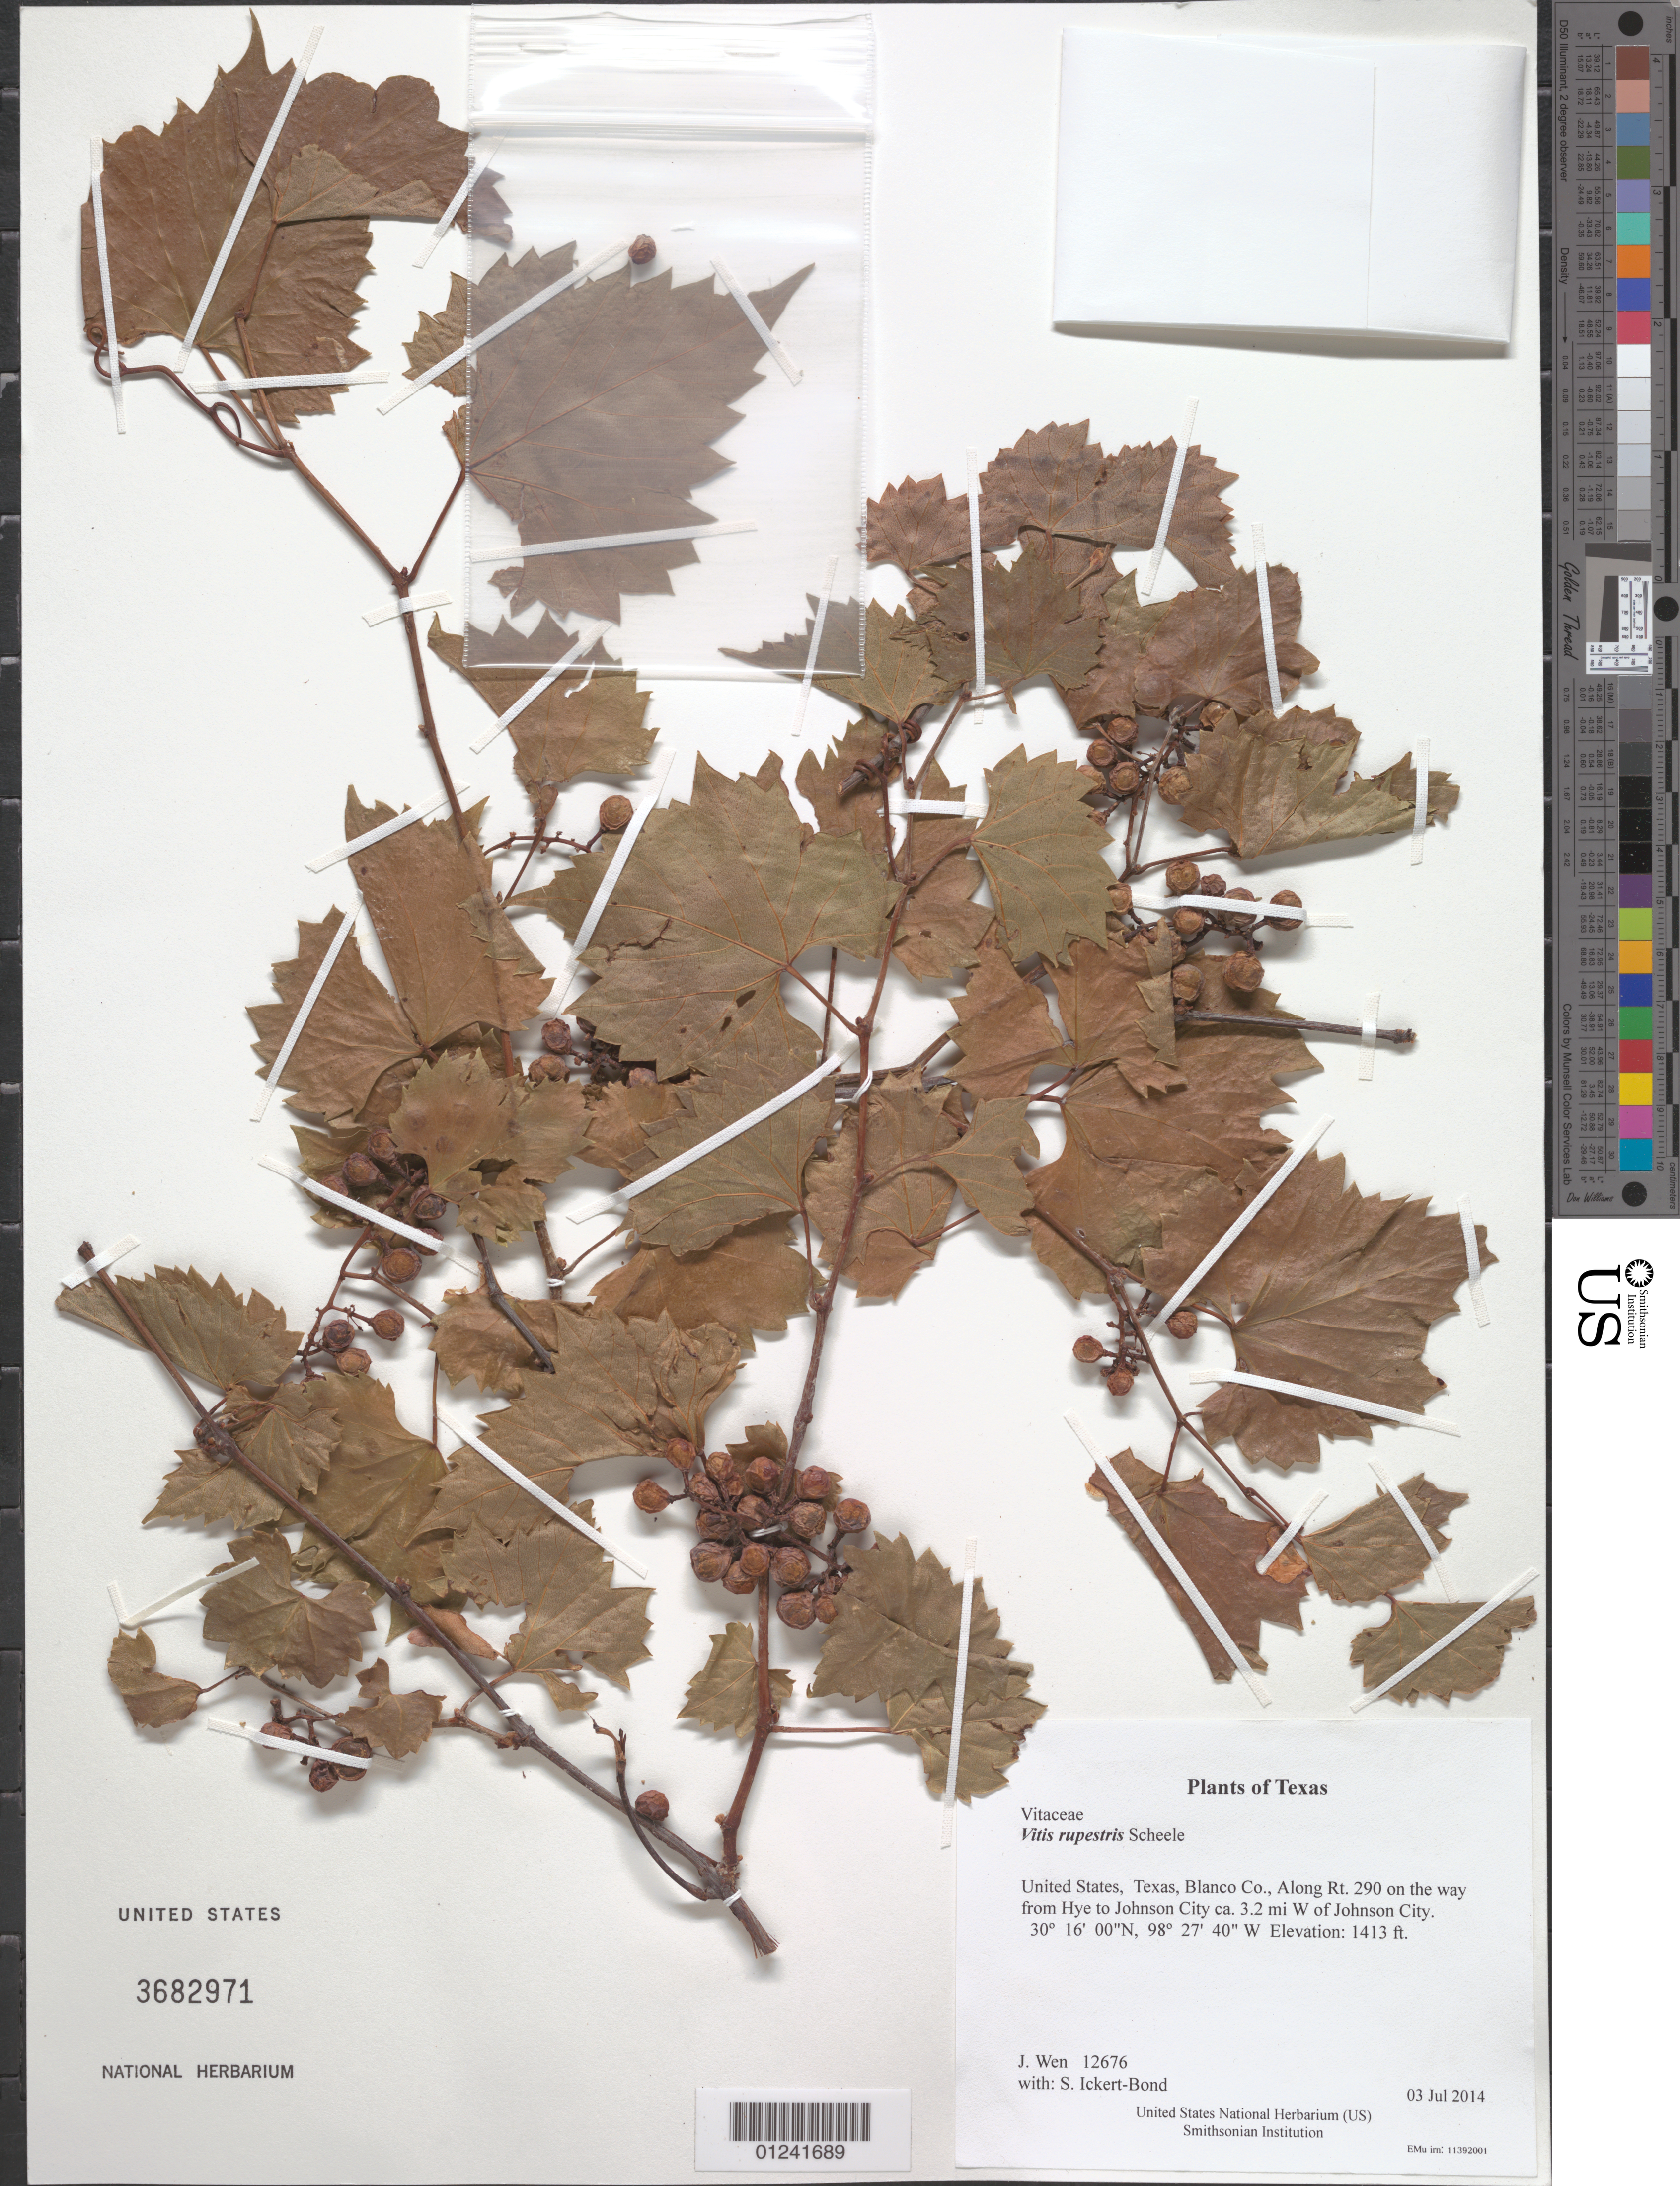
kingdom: Plantae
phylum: Tracheophyta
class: Magnoliopsida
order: Vitales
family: Vitaceae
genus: Vitis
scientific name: Vitis rupestris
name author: Scheele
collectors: J. Wen & S. Ickert-Bond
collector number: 12676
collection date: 2014-07-03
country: United States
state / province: Texas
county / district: Blanco Co.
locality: Along Rt. 290 on the way from Hye to Johnson City ca. 3.2 mi W of Johnson City.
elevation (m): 431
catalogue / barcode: US 3682971